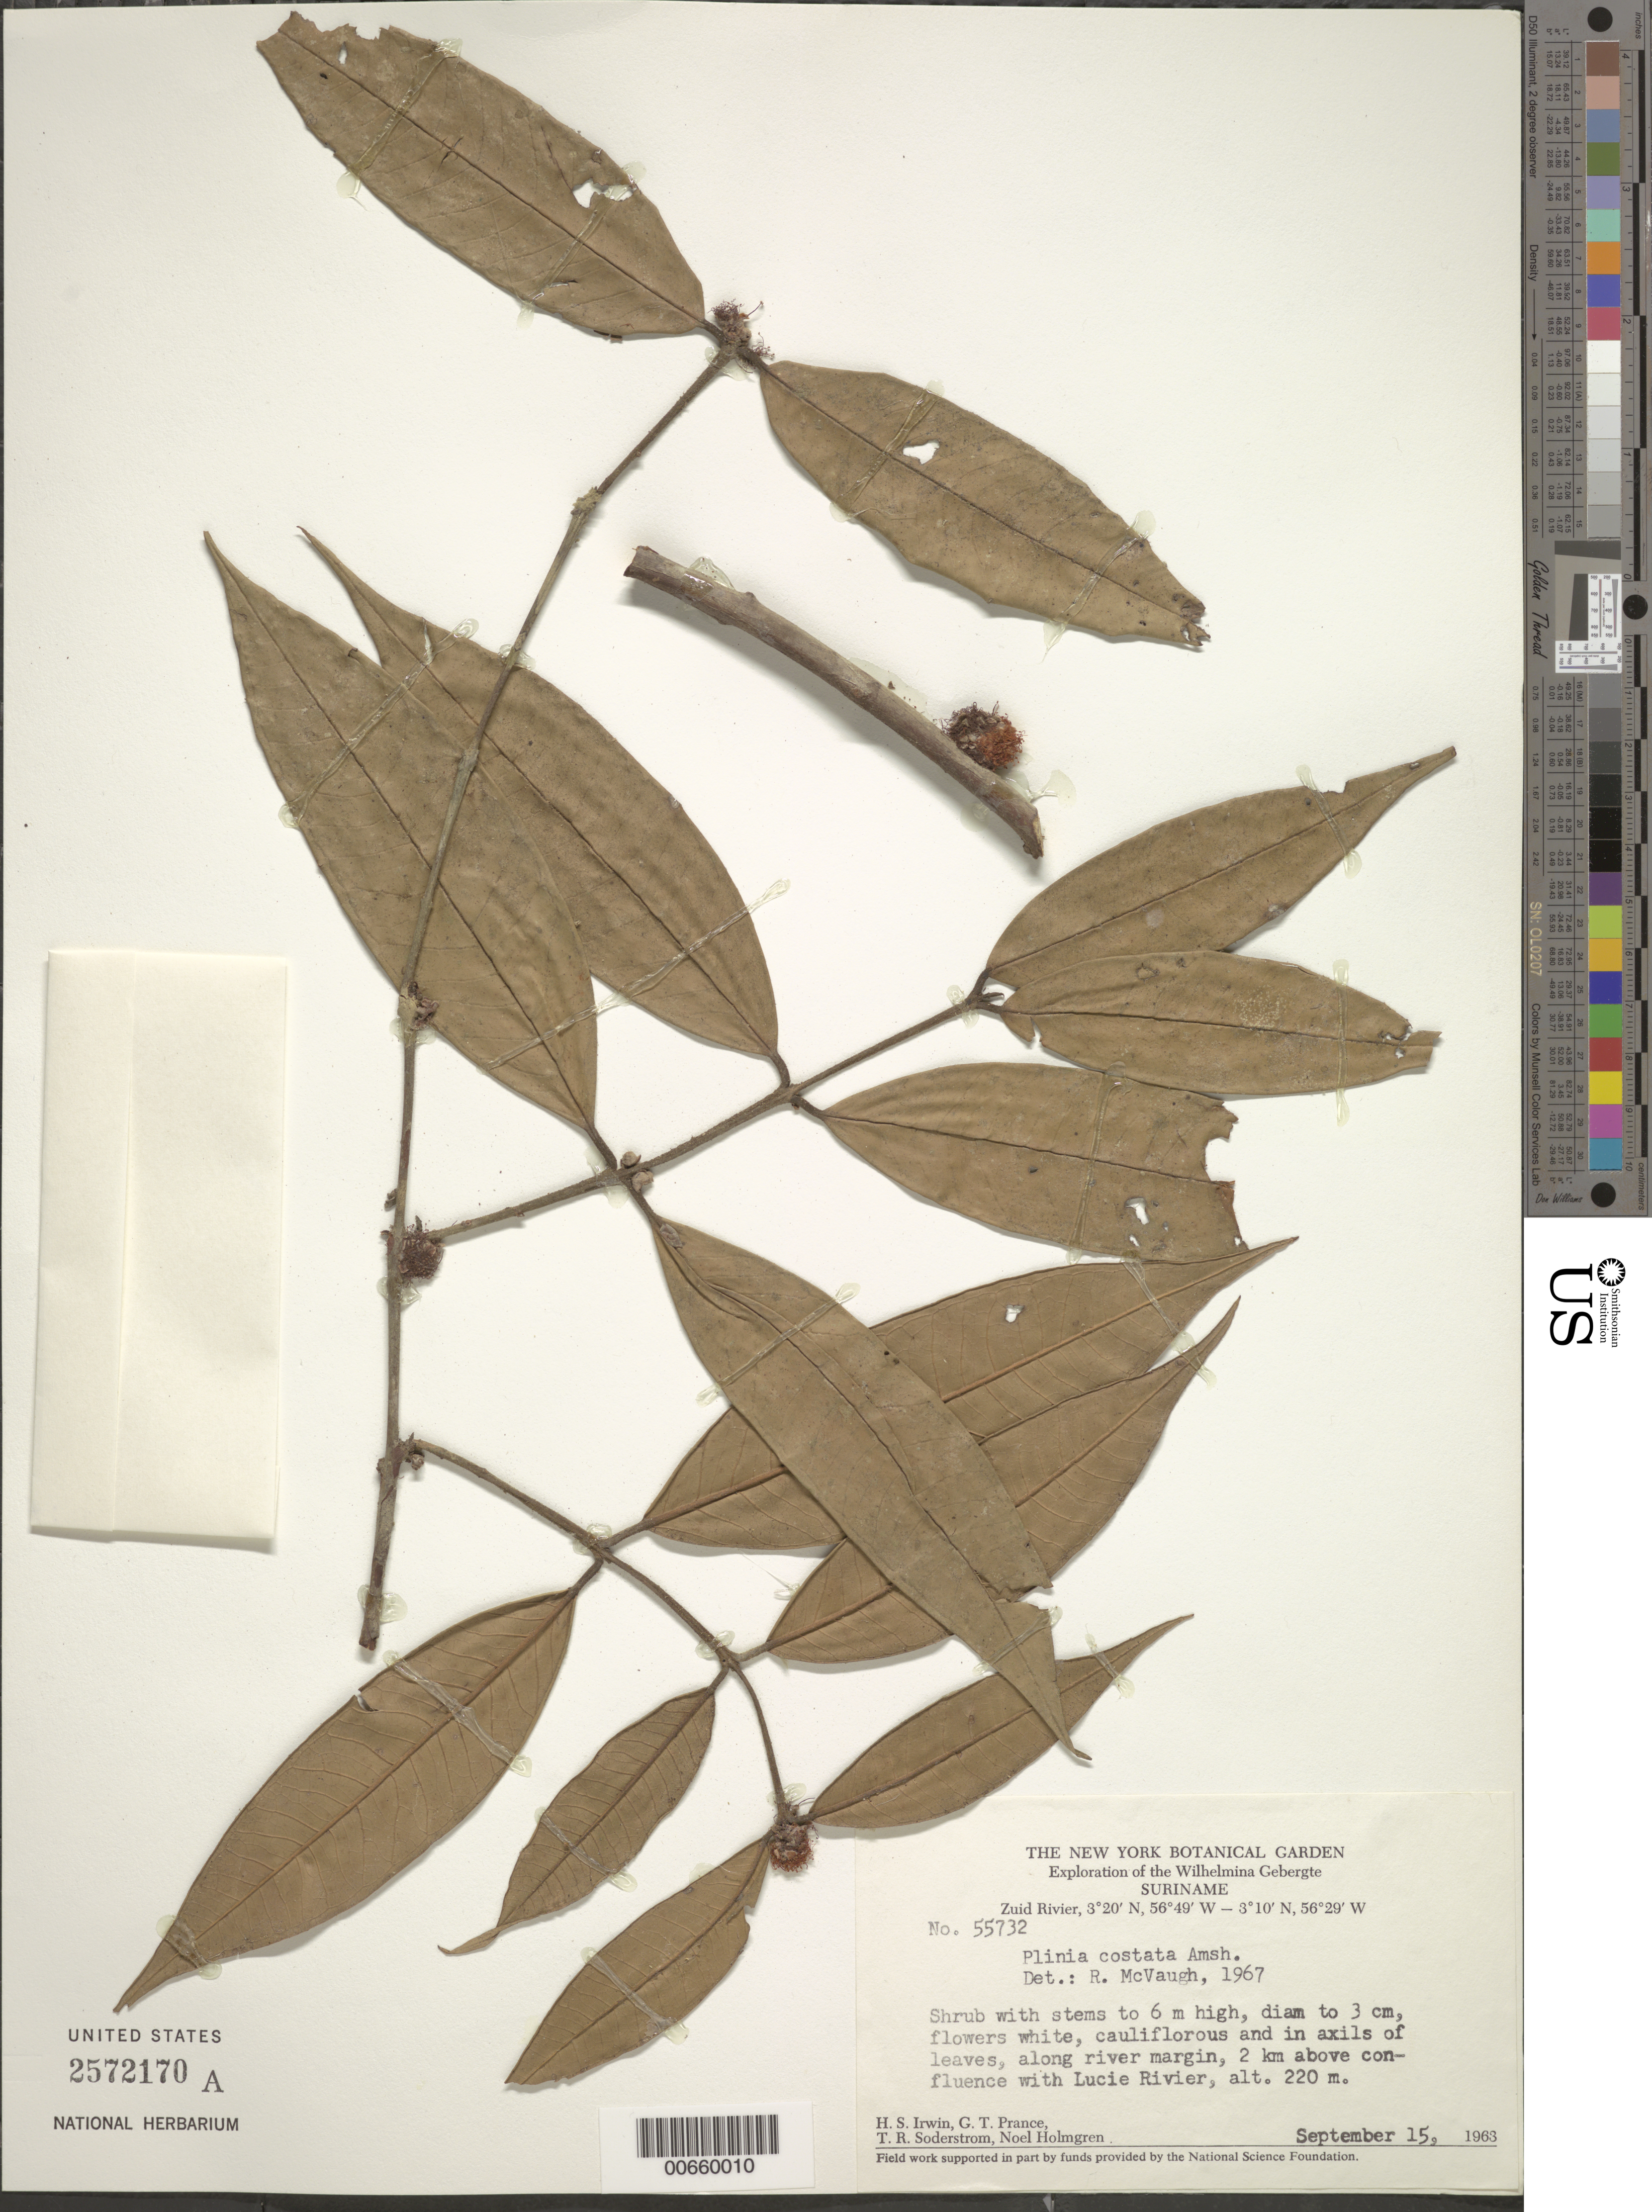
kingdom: Plantae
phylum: Tracheophyta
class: Magnoliopsida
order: Myrtales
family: Myrtaceae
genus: Plinia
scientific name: Plinia costata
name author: Amshoff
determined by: McVaugh, R.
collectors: H. Irwin, G. T. Prance, T. R. Soderstrom & N. H. Holmgren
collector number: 55732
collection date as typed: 15-Sep-63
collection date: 1963-09-15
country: Suriname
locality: Zuid River, 2 km above confluence with Lucie R., Wilhelmina Gebergte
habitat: River margin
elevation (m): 220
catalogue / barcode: US 2572170A